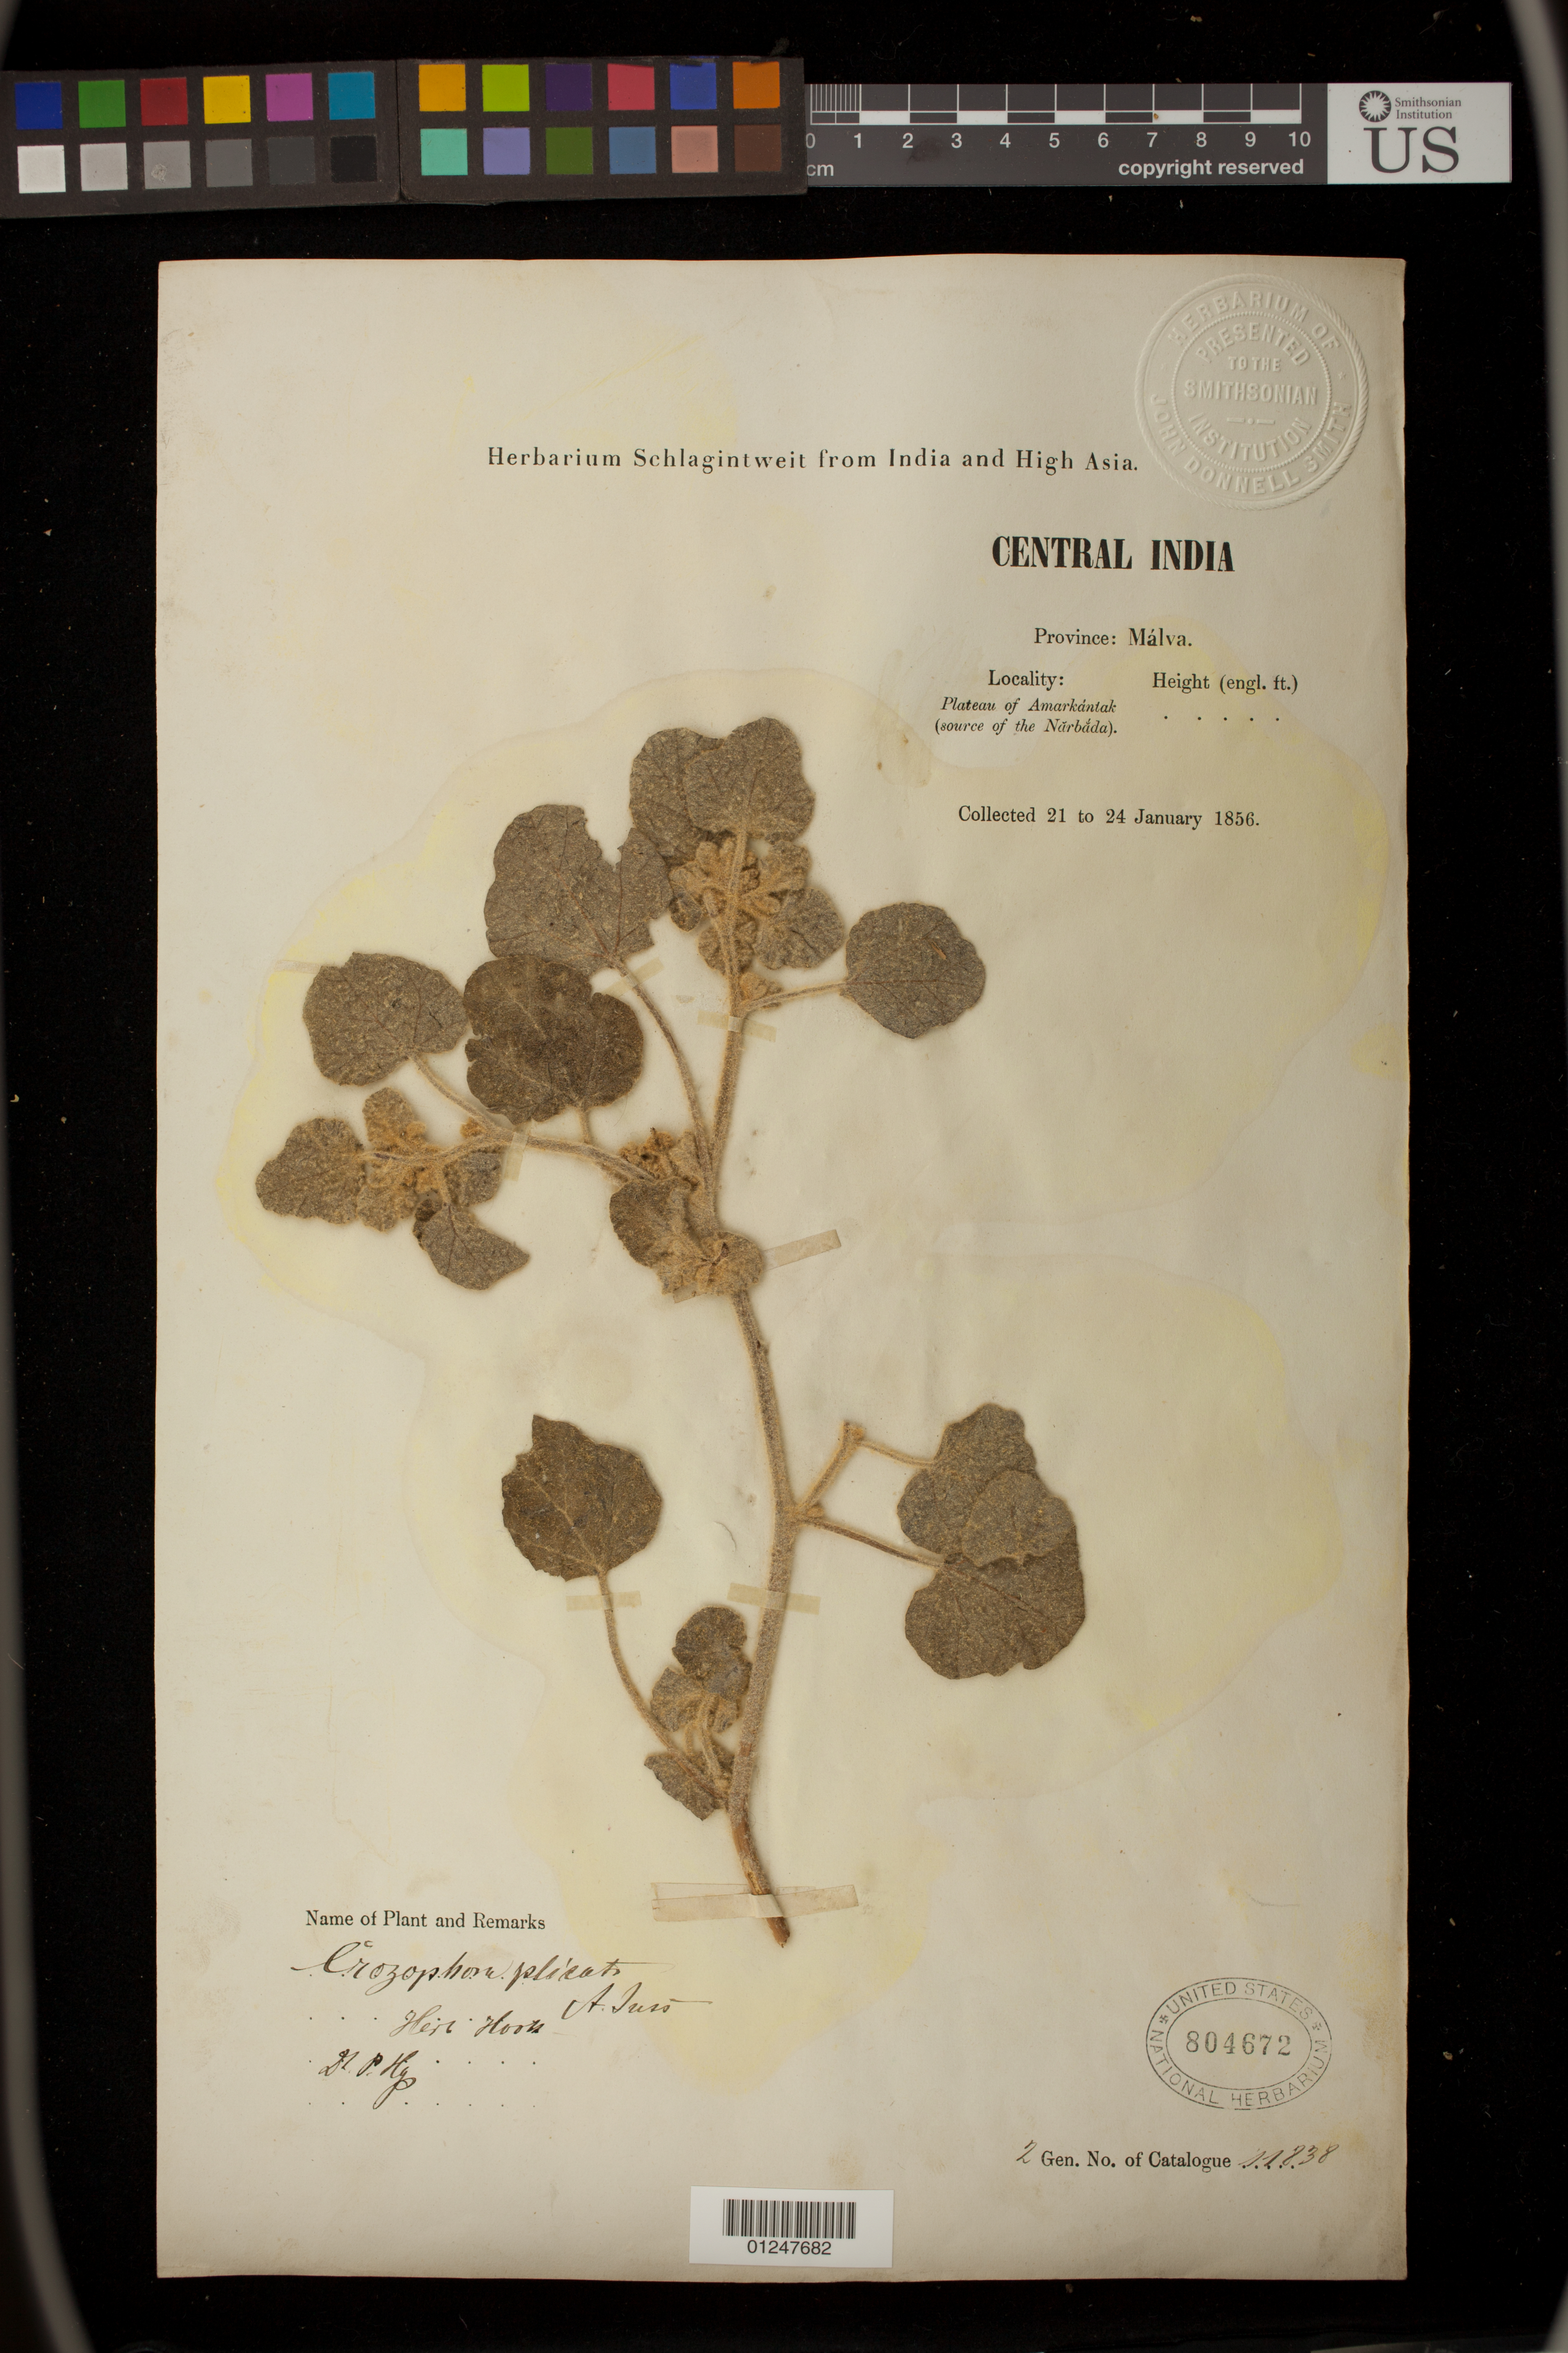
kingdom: Plantae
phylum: Tracheophyta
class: Magnoliopsida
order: Malpighiales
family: Euphorbiaceae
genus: Chrozophora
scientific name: Chrozophora plicata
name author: A. Juss.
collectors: Herbarium Schlagintweit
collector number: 11838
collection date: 1856-01-21/1856-01-24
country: India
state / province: Madhya Pradesh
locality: Plateau of Amarkantak (source of the Narbada)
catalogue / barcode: US 804672